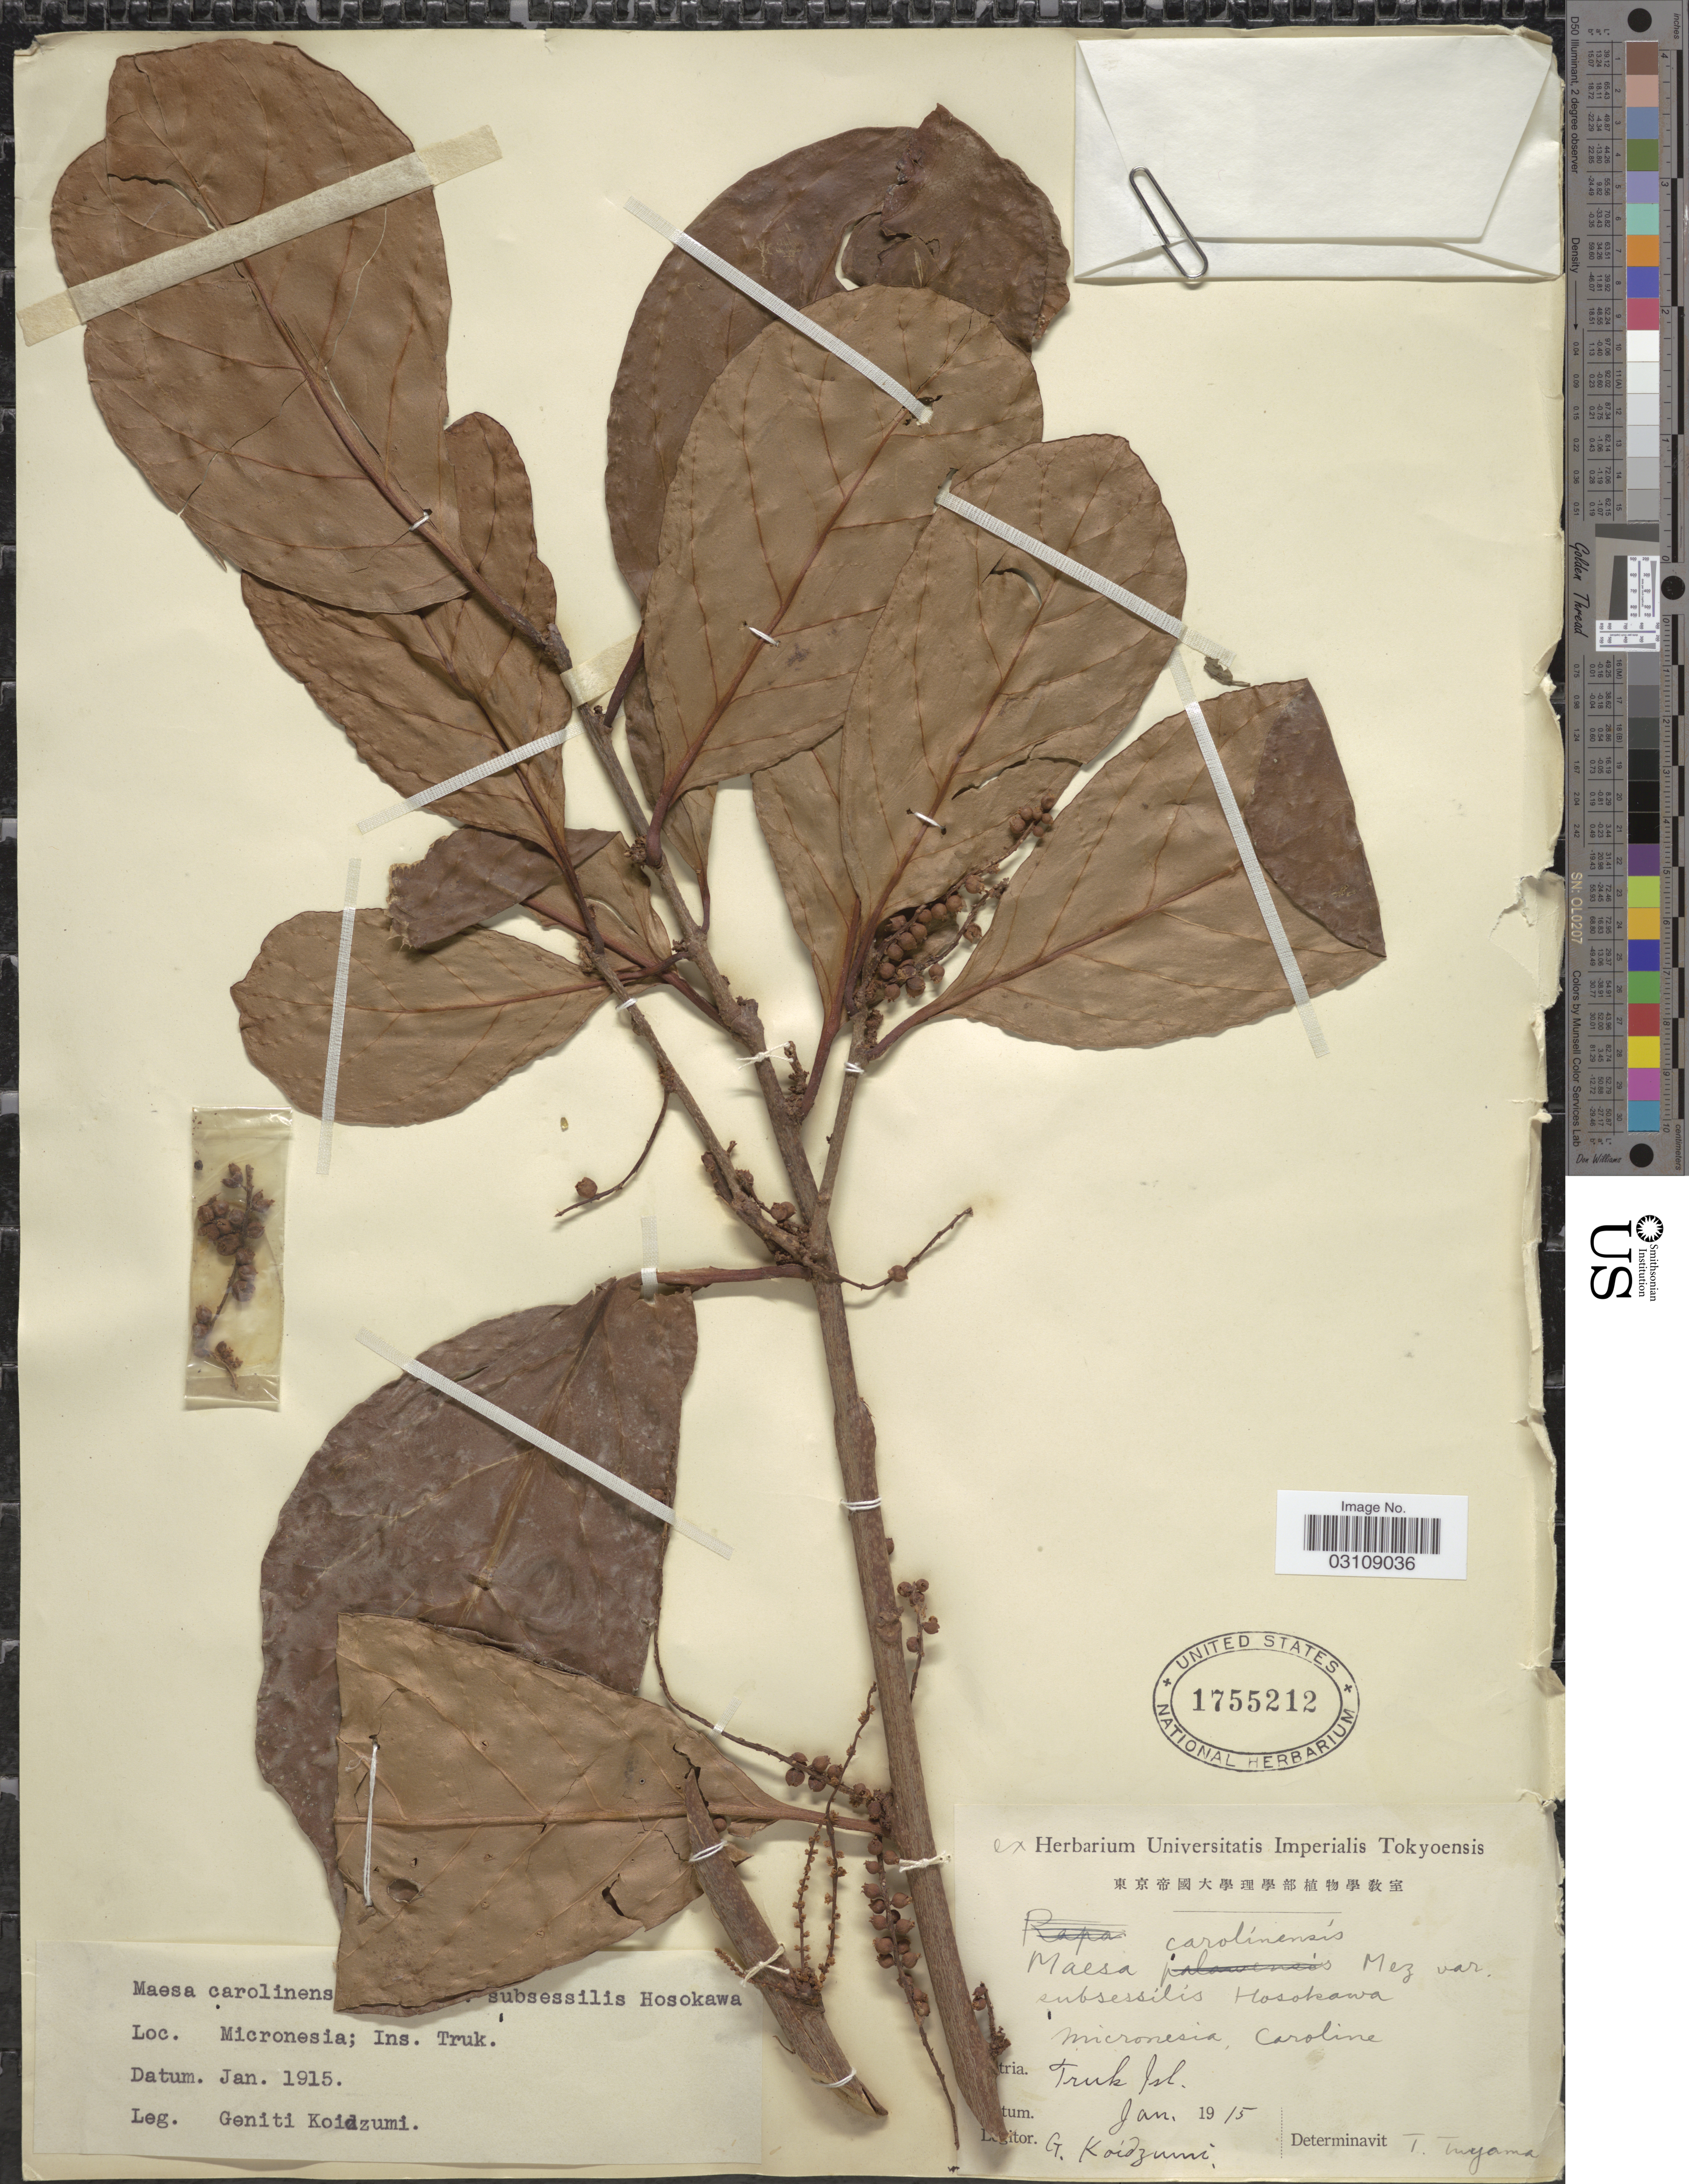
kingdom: Plantae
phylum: Tracheophyta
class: Magnoliopsida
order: Ericales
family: Primulaceae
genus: Maesa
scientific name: Maesa carolinensis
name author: Mez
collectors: G. Koidzumi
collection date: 1915-01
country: Micronesia, Federated States of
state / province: Truk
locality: Micronesia, Caroline, Truk Isl.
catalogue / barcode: US 1755212